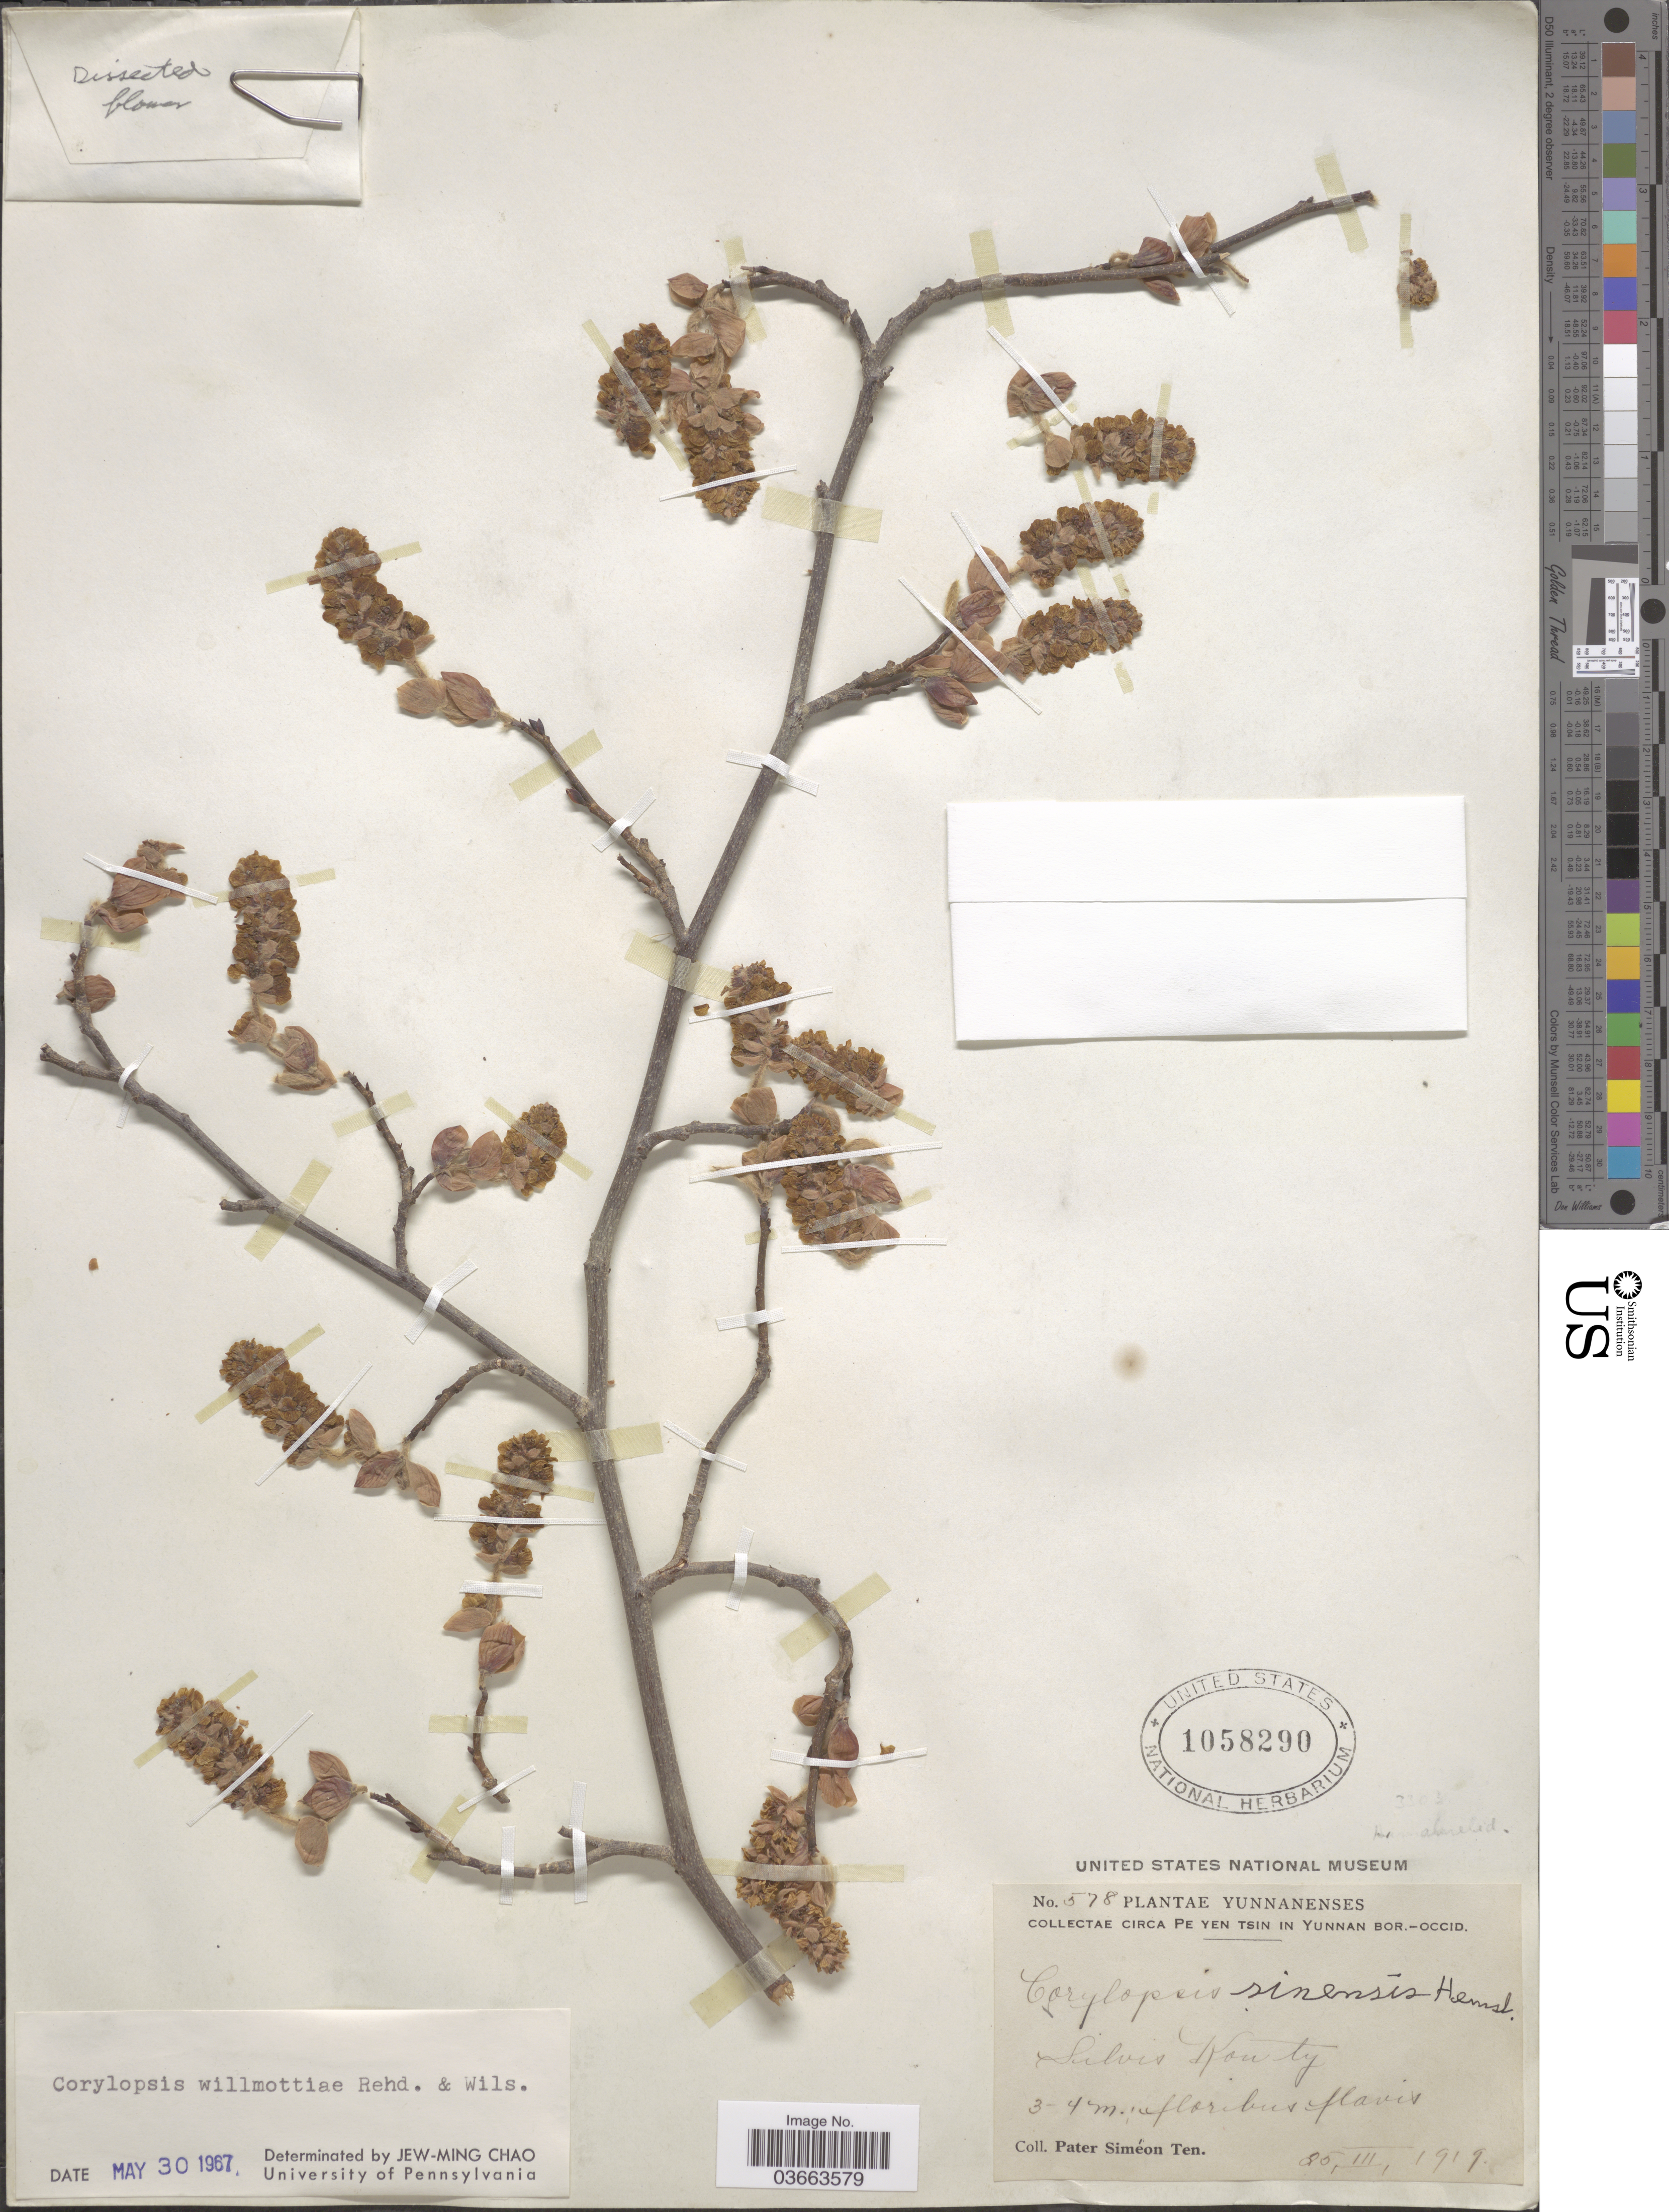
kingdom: Plantae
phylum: Tracheophyta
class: Magnoliopsida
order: Saxifragales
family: Hamamelidaceae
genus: Corylopsis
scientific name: Corylopsis willmottiae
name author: Rehder & E.H. Wilson in Sarg.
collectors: P. S. Ten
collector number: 578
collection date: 1919-03-25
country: China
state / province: Yunnan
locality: Circa Pe Yen Tsin in Yunnan Bor.-Occid. Silvis Kouty.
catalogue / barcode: US 1058290